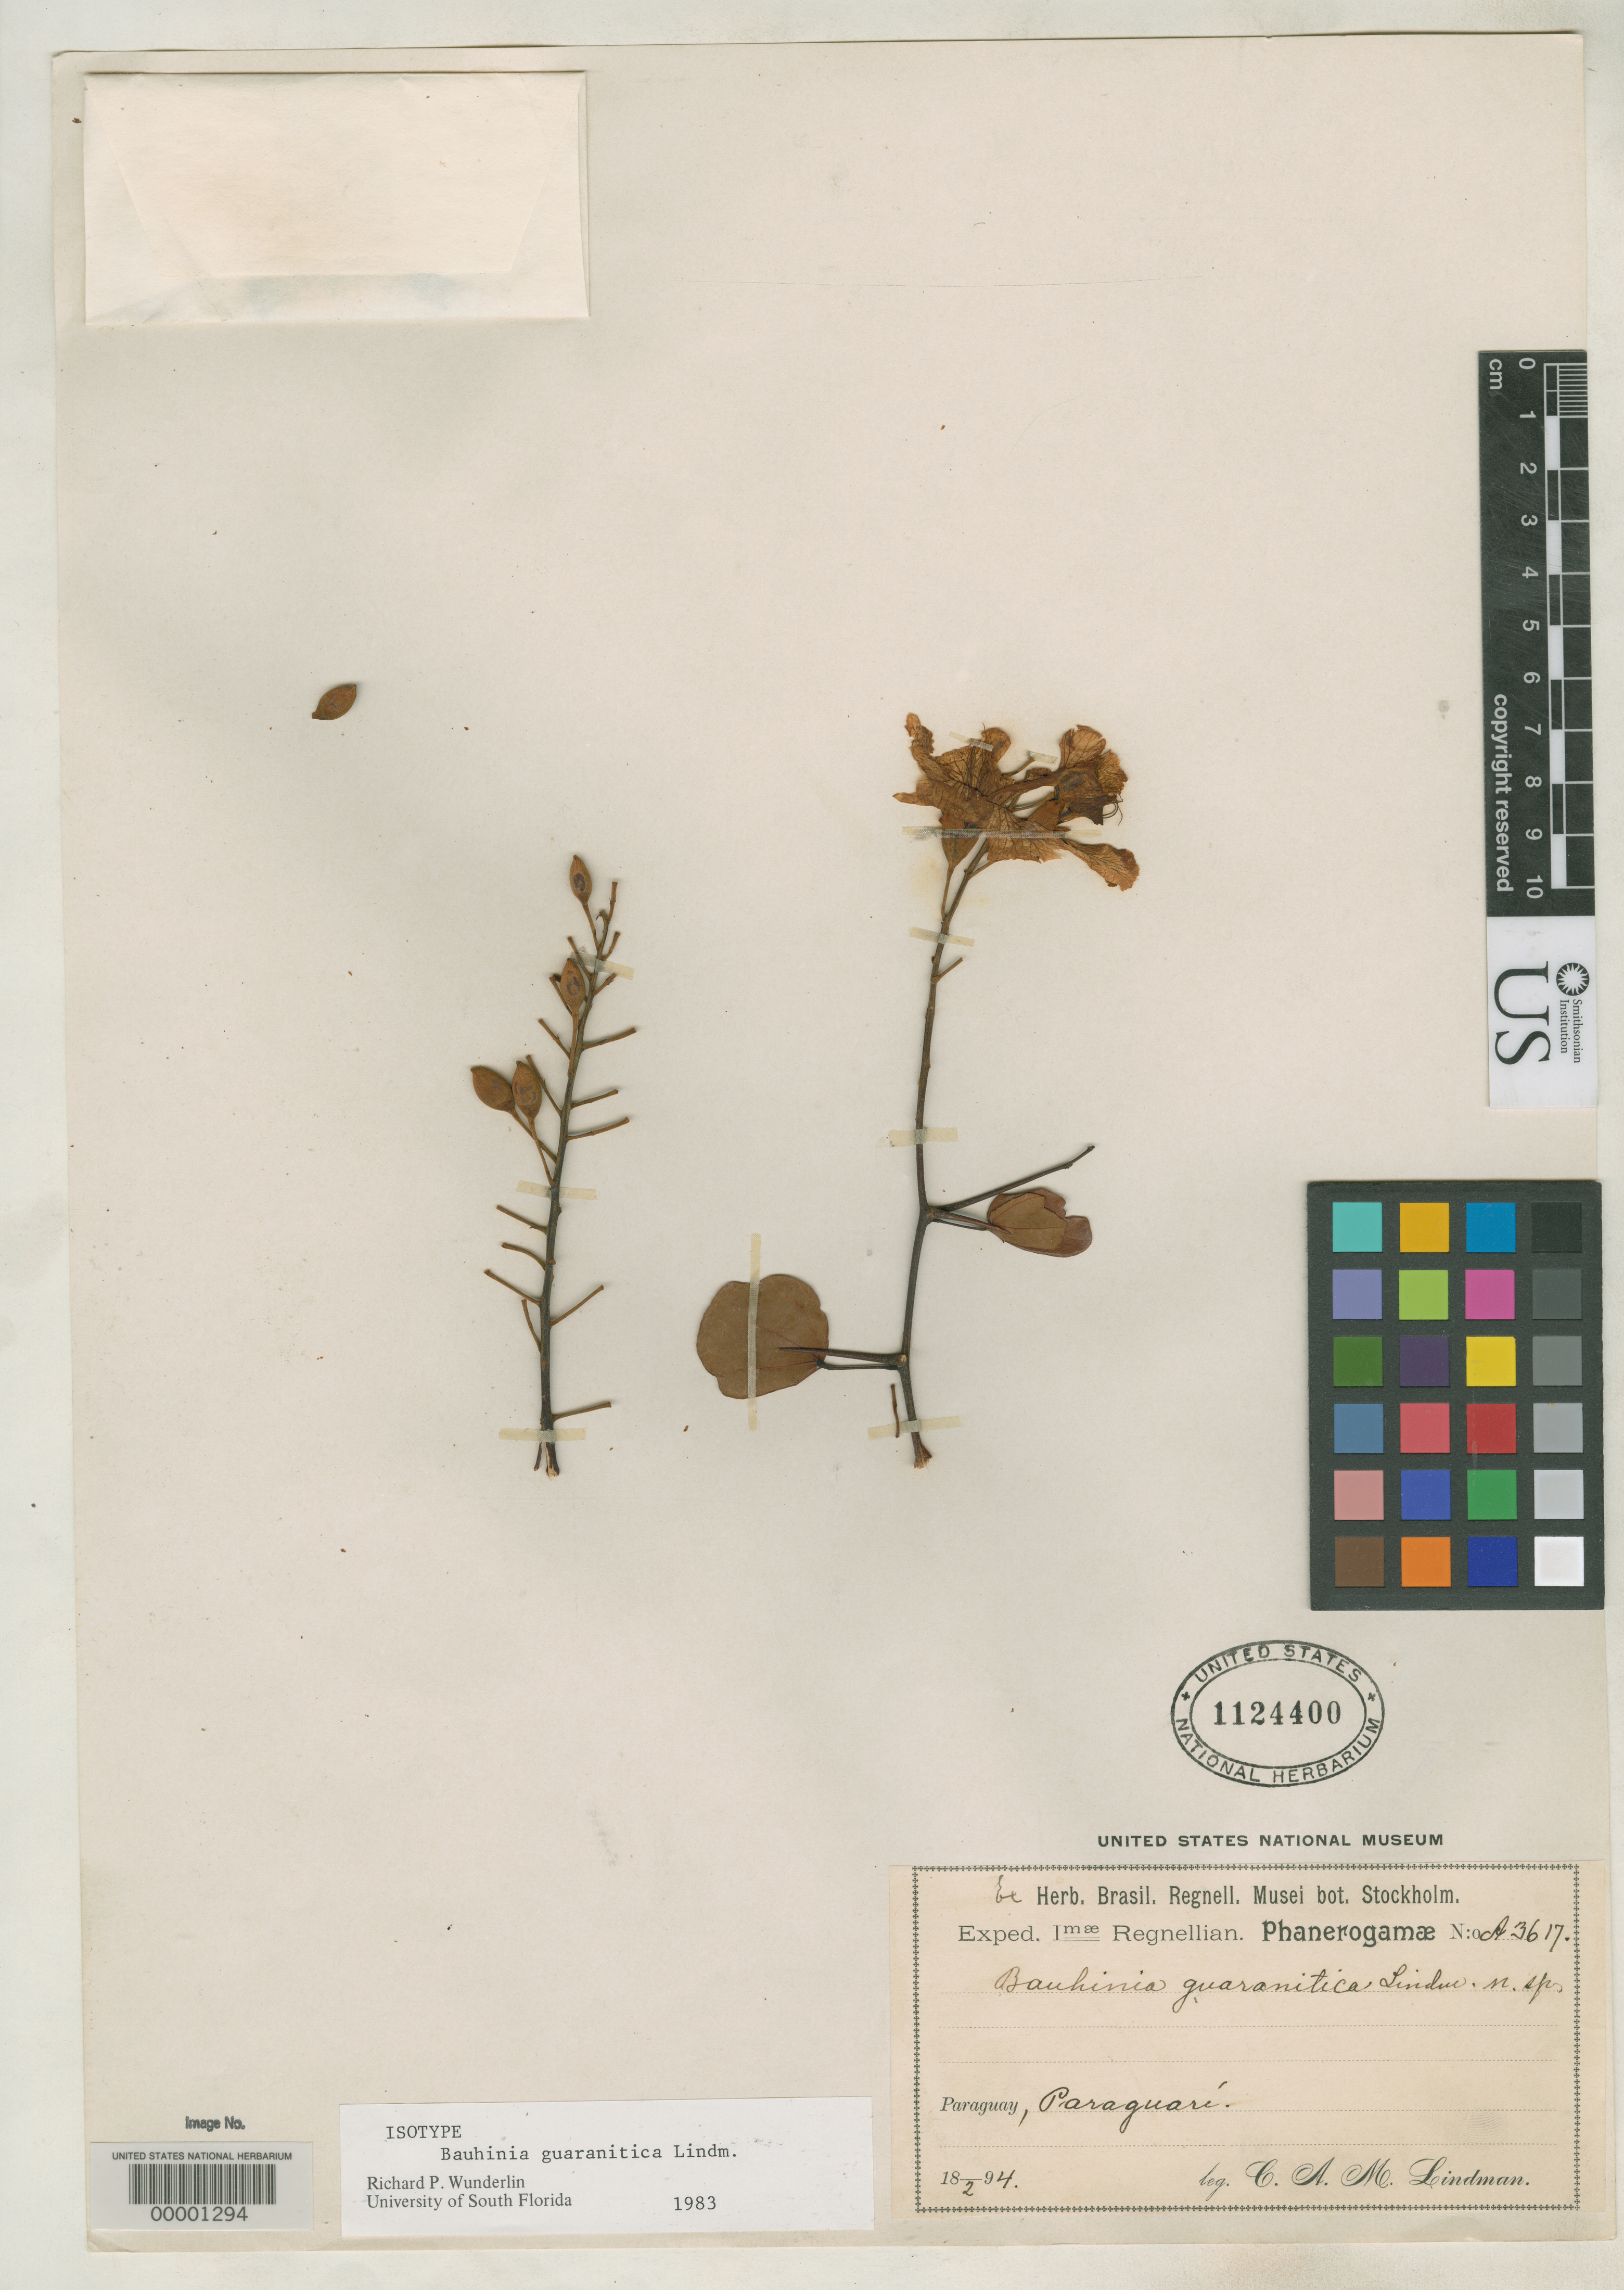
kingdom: Plantae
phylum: Tracheophyta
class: Magnoliopsida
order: Fabales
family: Fabaceae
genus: Bauhinia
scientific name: Bauhinia guaranitica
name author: Lindm.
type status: Isotype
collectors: C. A. M. Lindman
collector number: A 3617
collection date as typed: Feb 1894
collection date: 1894-02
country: Paraguay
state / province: Paraguarí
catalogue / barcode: US 1124400